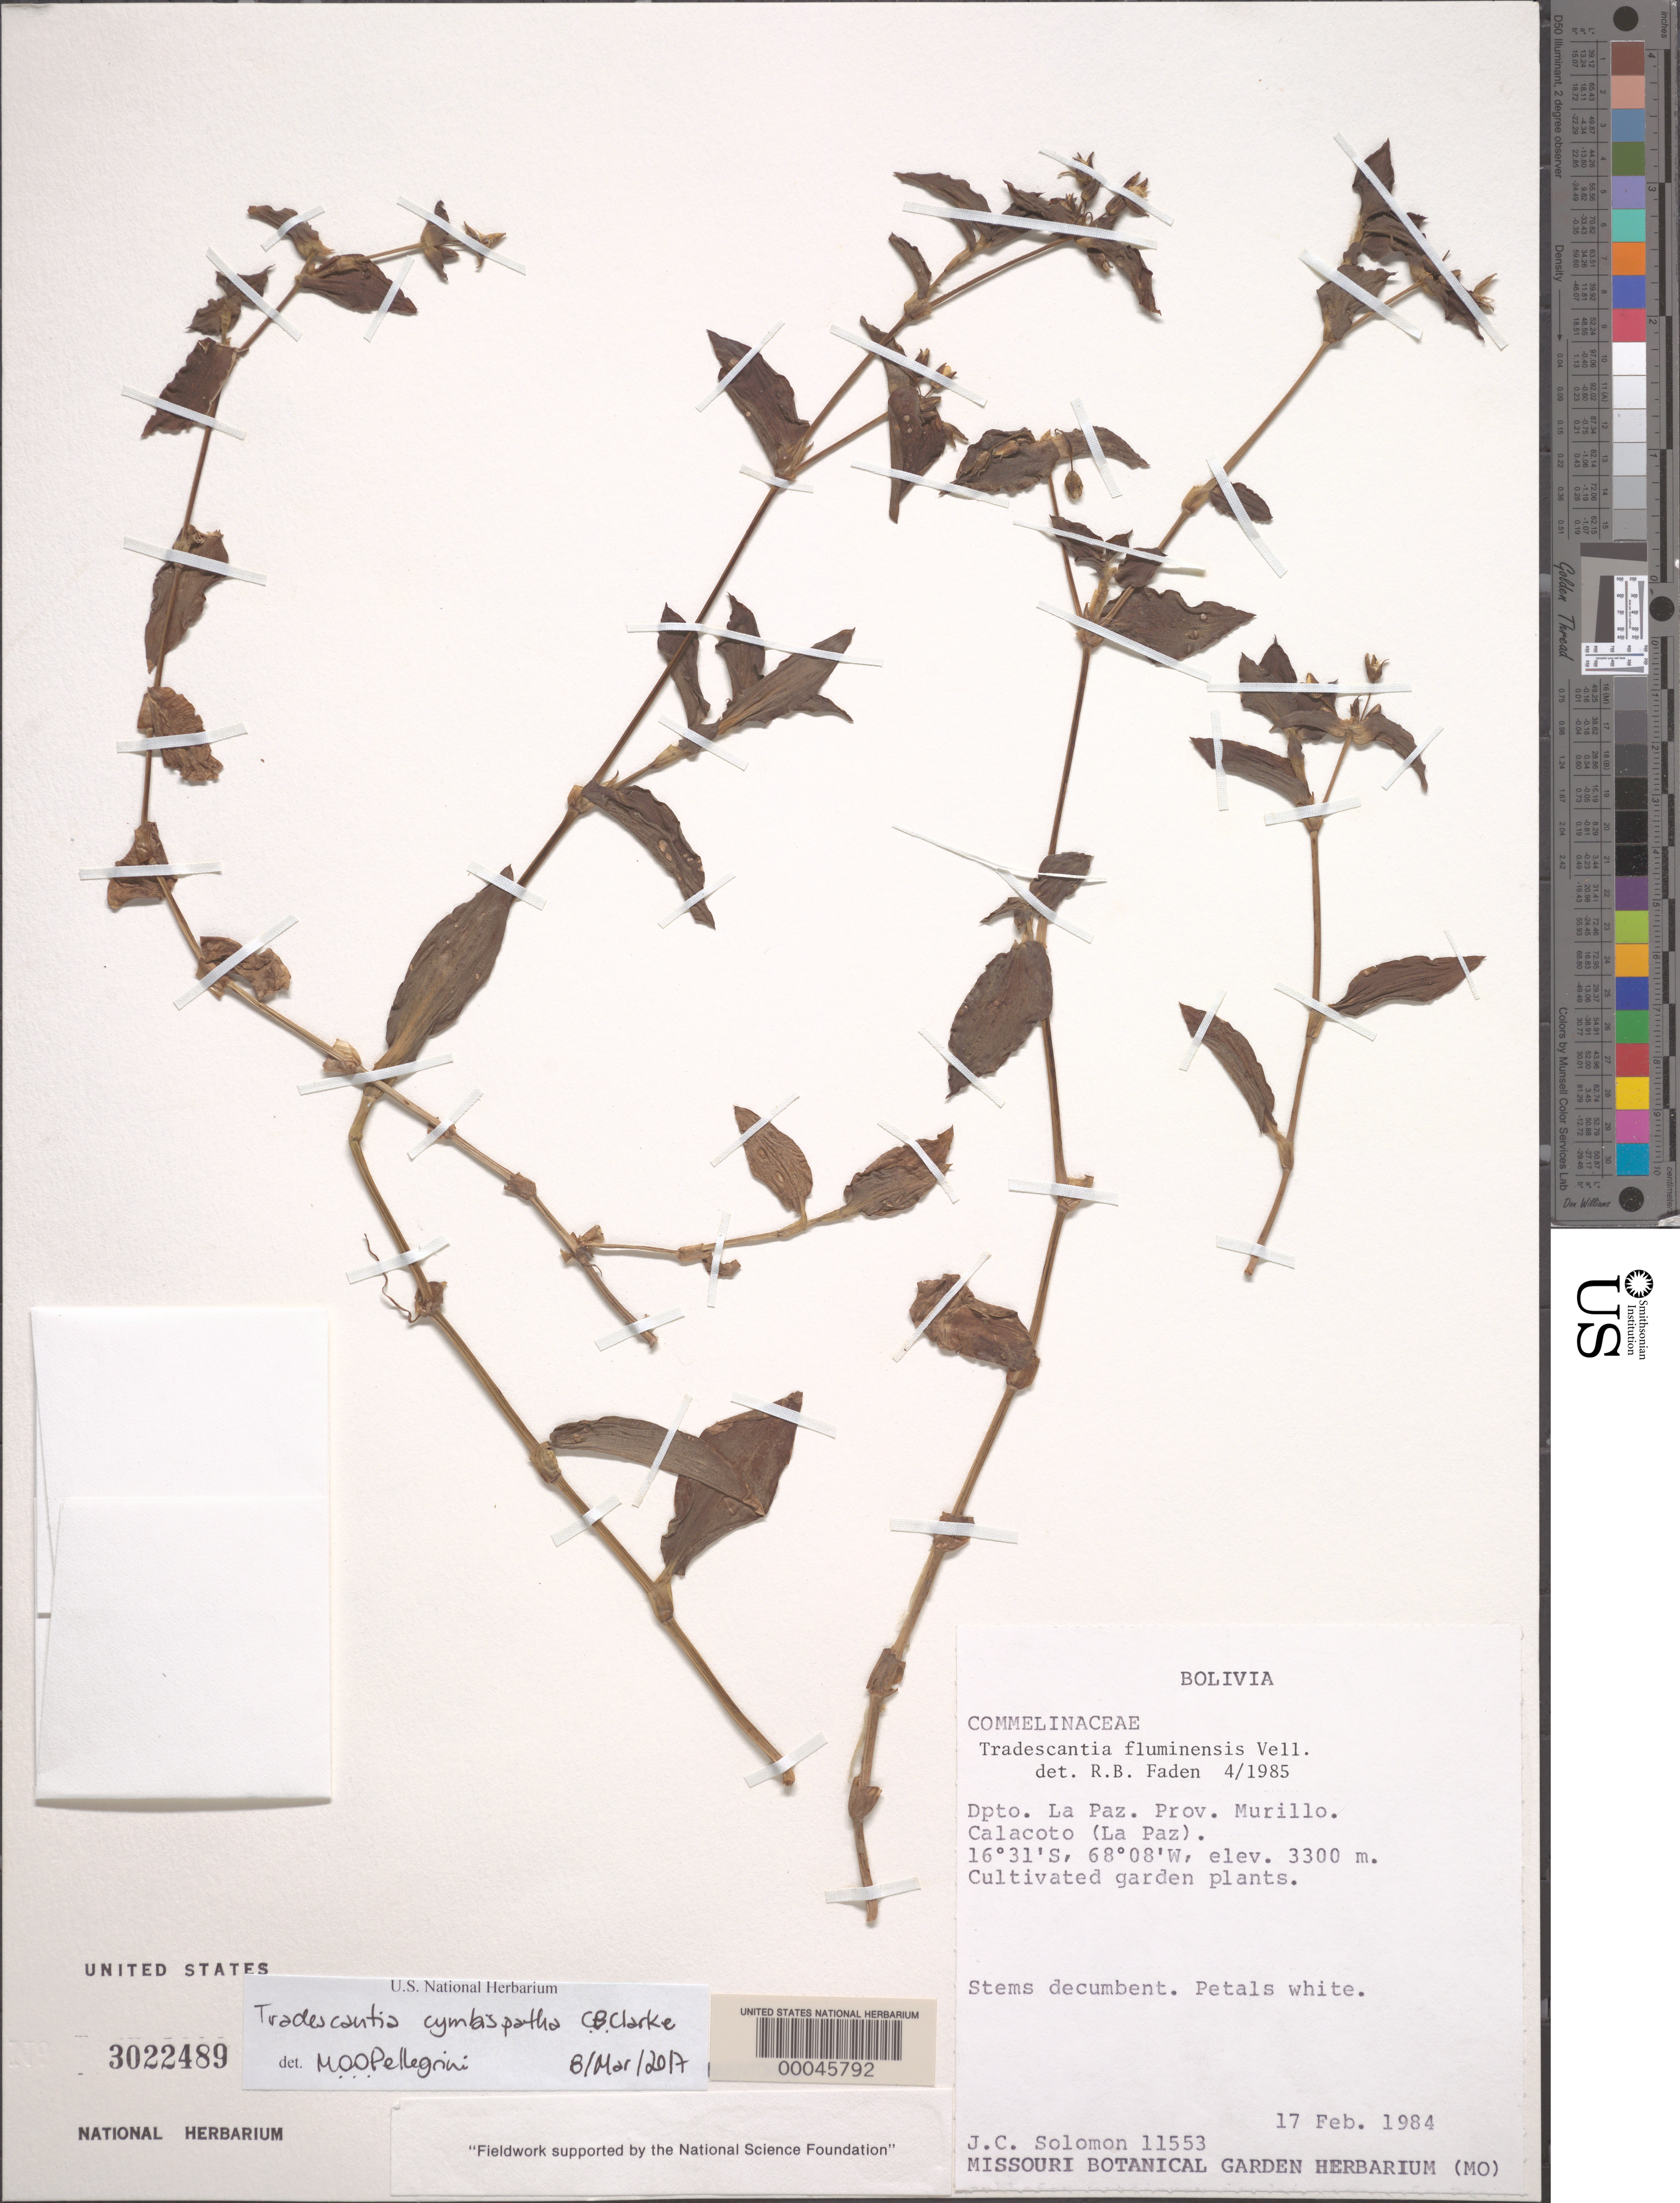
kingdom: Plantae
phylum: Tracheophyta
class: Liliopsida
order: Commelinales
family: Commelinaceae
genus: Tradescantia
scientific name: Tradescantia cymbispatha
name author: C.B. Clarke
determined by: Pellegrini, M. O. de Oliveira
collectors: J. C. Solomon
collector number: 11553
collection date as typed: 17 Feb 1984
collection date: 1984-02-17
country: Bolivia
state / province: La Paz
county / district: Murillo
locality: Calacoto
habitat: Garden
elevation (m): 3300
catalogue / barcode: US 3022489